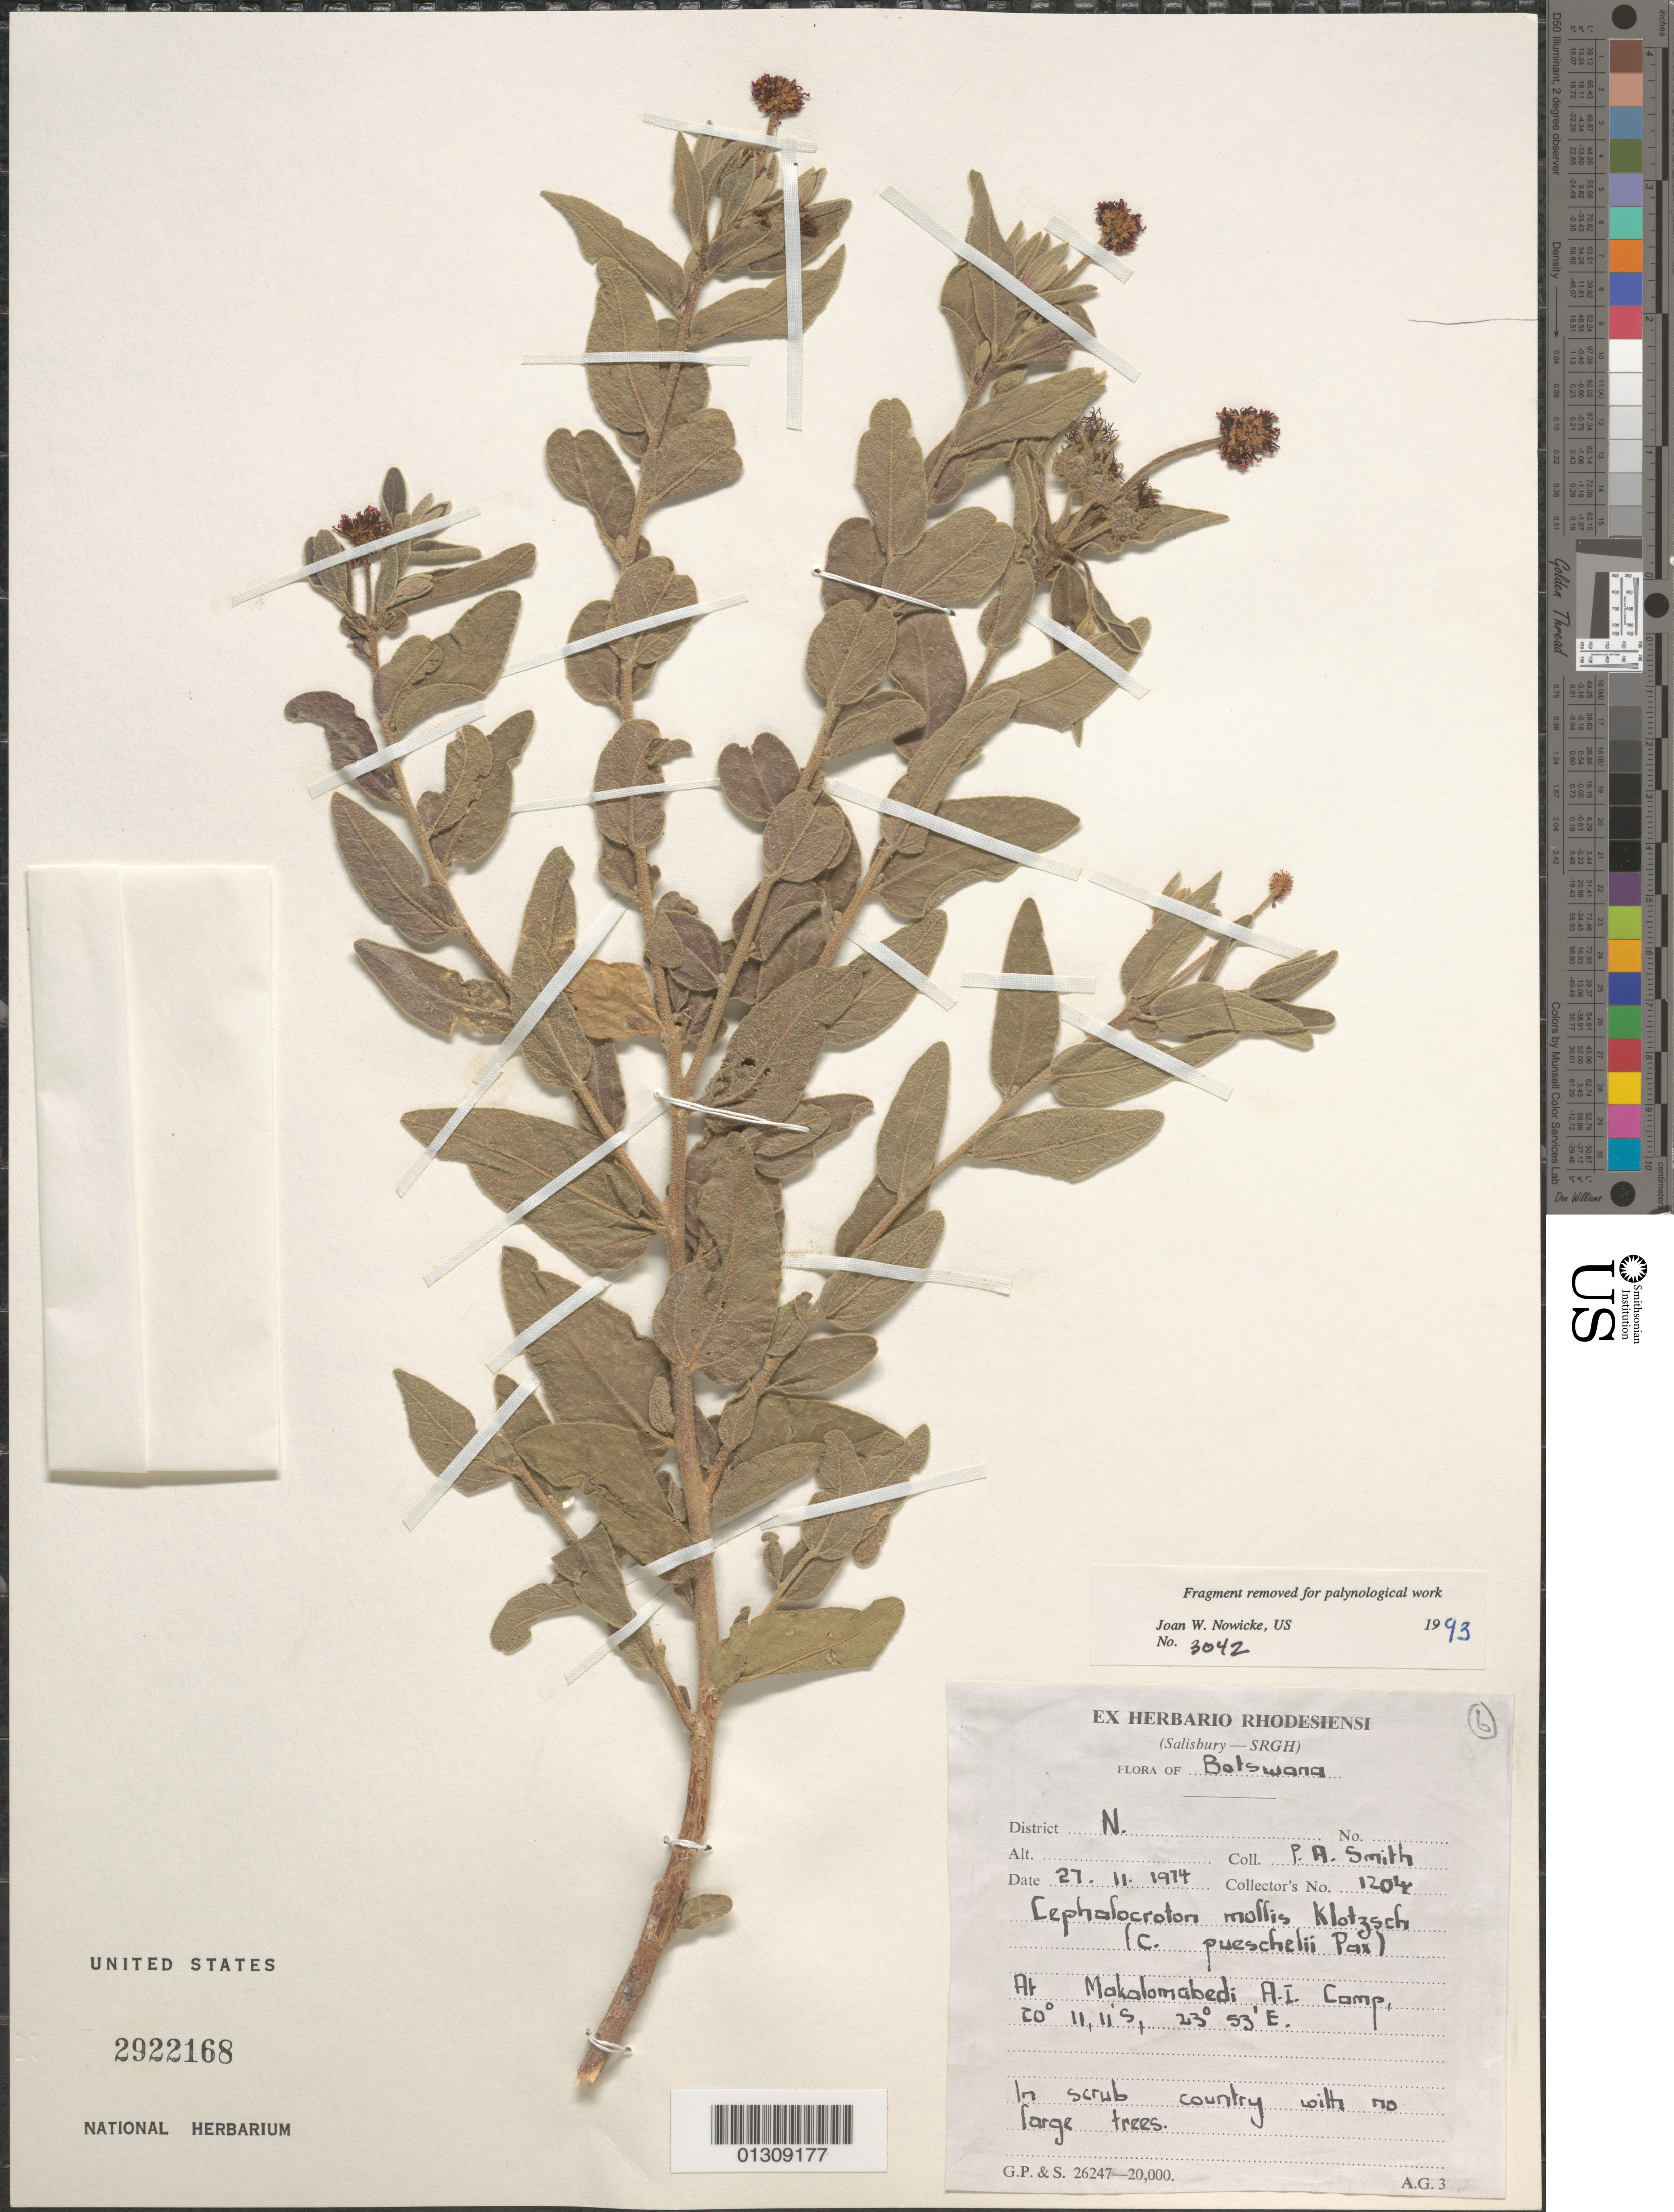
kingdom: Plantae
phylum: Tracheophyta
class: Magnoliopsida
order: Malpighiales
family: Euphorbiaceae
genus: Cephalocroton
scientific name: Cephalocroton mollis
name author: Klotzsch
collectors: P. Smith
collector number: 1204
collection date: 1974-11-27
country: Botswana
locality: N Distr. , at Makalomabedi, A.I. Camp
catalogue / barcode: US 2922168